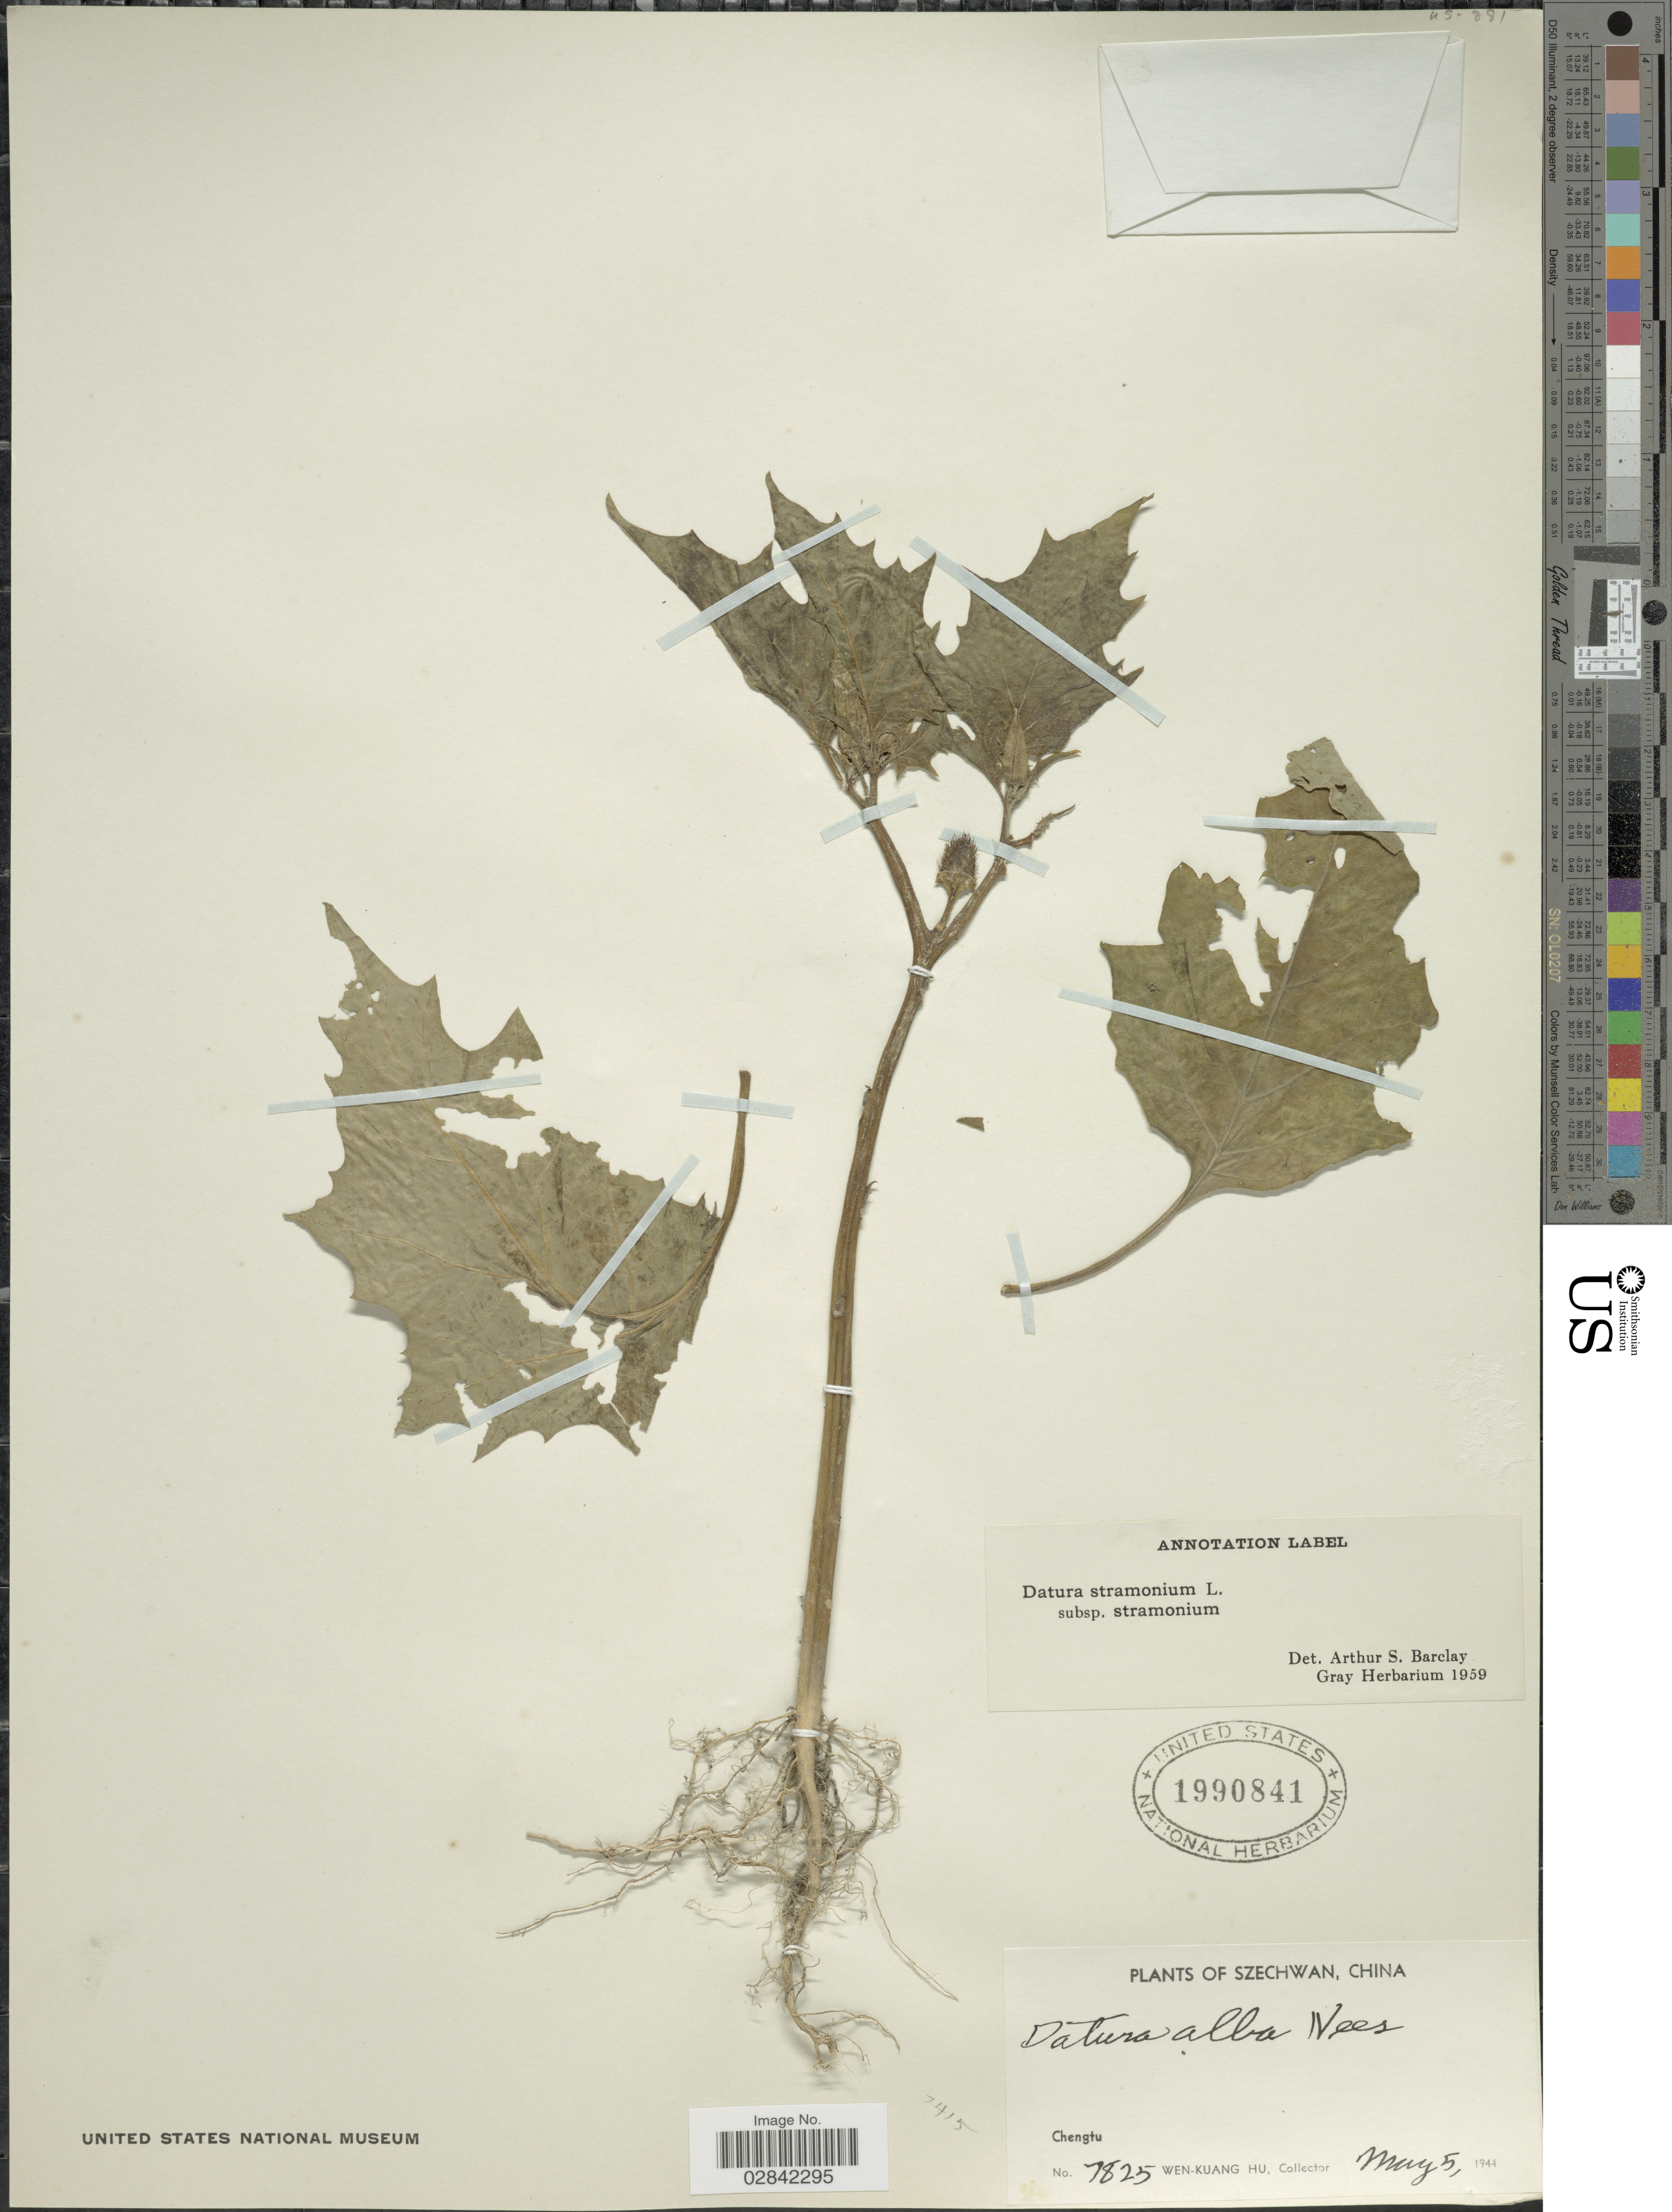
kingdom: Plantae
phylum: Tracheophyta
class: Magnoliopsida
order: Solanales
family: Solanaceae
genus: Datura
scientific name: Datura stramonium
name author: L.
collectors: W. K. Hu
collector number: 7825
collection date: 1944-05-05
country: China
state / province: Sichuan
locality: Szechwan, China, Chengtu.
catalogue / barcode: US 1990841